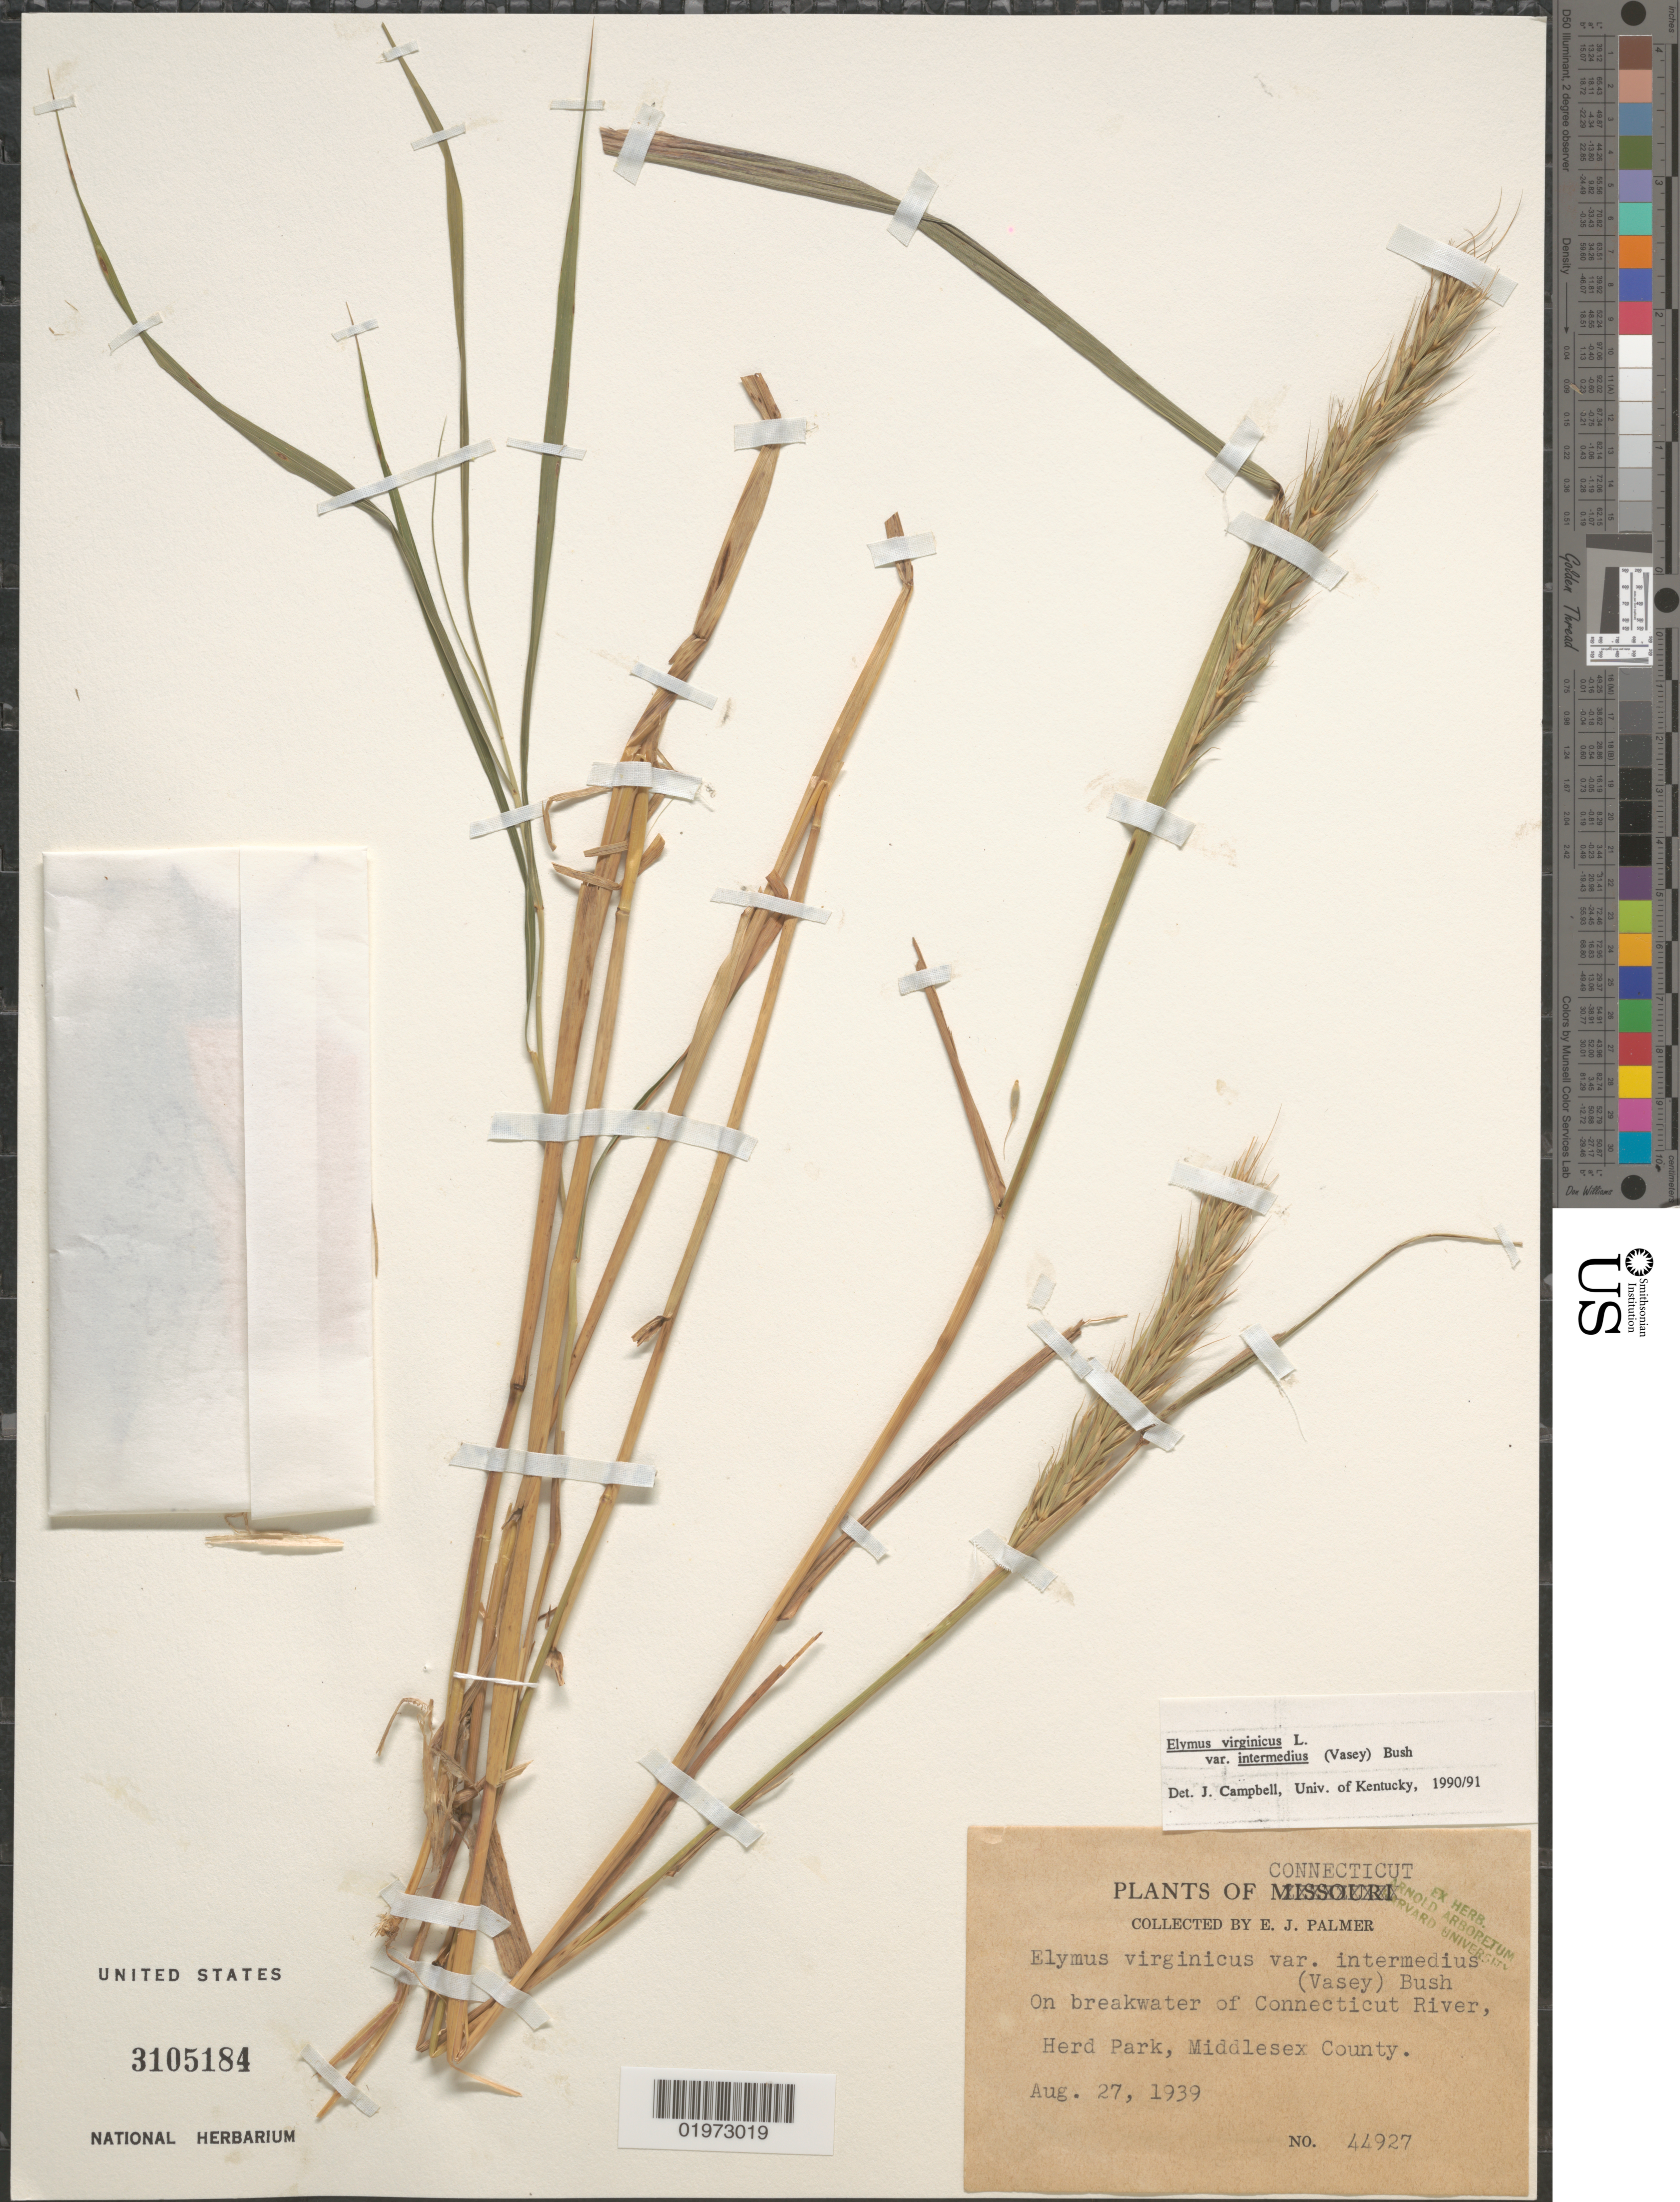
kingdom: Plantae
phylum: Tracheophyta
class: Liliopsida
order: Poales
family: Poaceae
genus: Elymus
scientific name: Elymus virginicus var. intermedius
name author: L.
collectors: E. J. Palmer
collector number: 44927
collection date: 1939-08-27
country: United States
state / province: Connecticut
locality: On breakwater of Connecticut River, Herd Park, Middlesex County.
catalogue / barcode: US 3105184